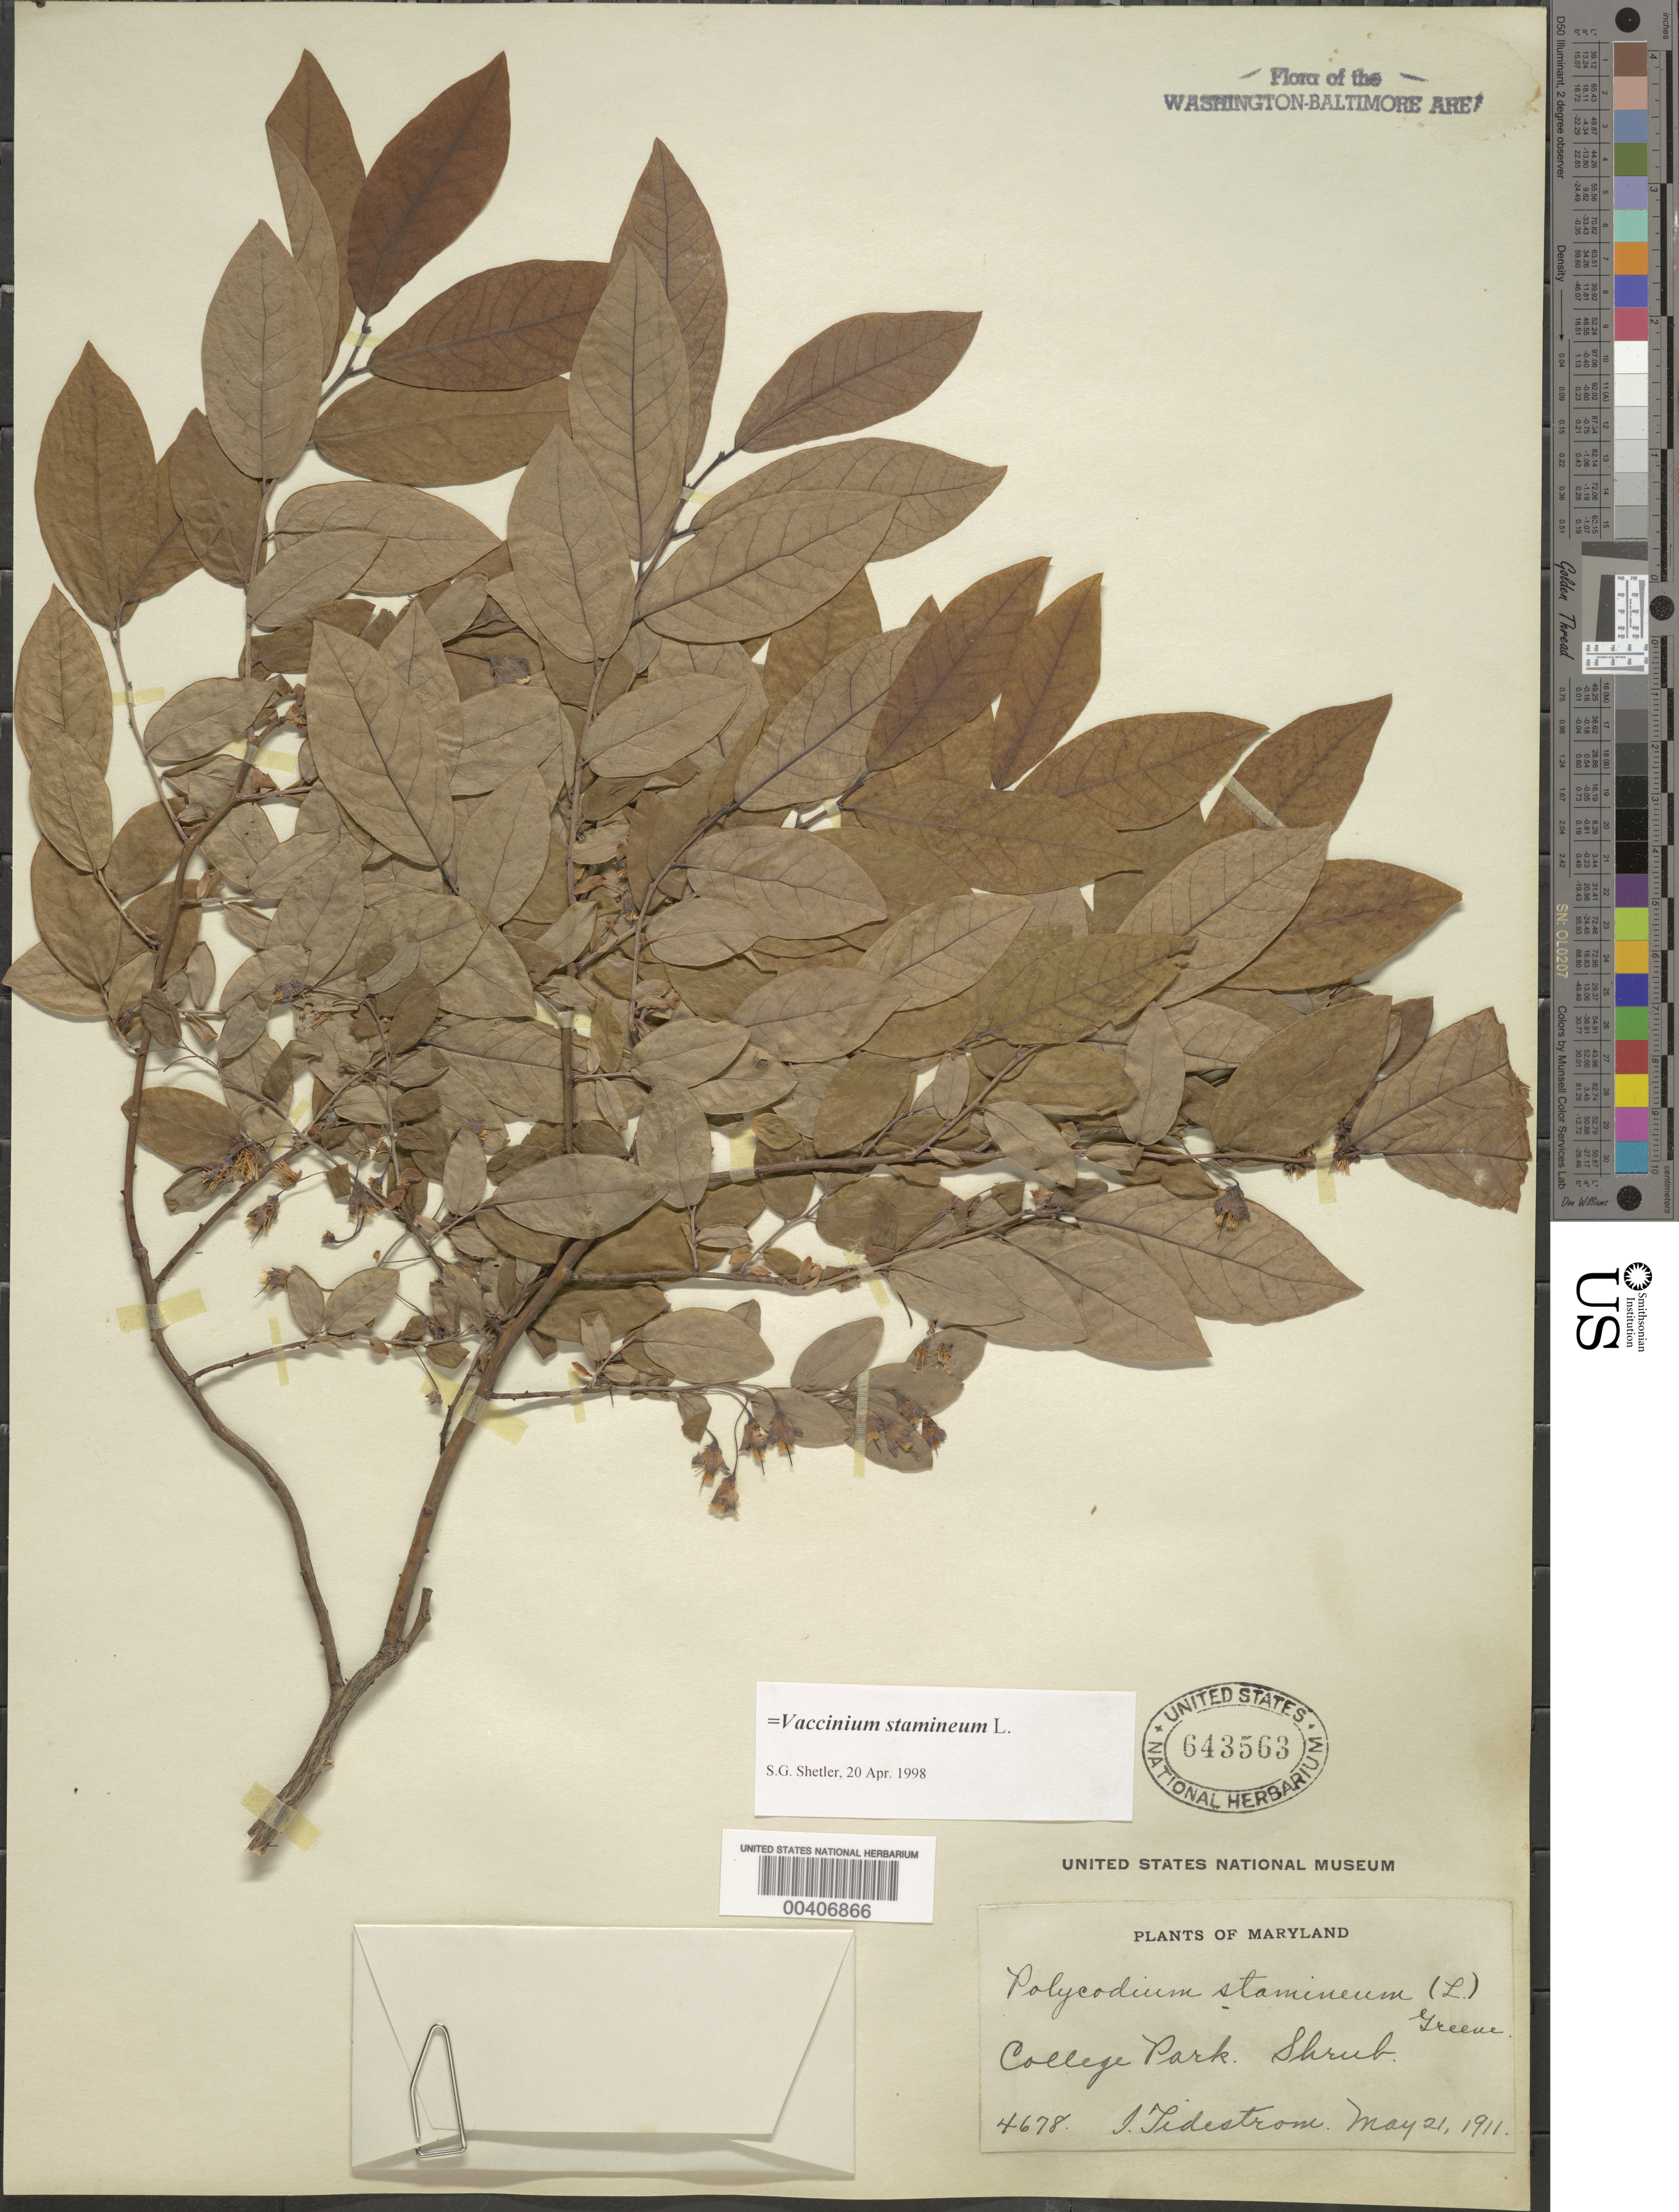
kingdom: Plantae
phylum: Tracheophyta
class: Magnoliopsida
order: Ericales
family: Ericaceae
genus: Vaccinium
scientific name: Vaccinium stamineum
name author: L.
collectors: I. F. Tidestrom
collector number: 4678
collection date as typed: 21 May 1911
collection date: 1911-05-21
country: United States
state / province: Maryland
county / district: Prince George's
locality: College Park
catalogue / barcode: US 643563